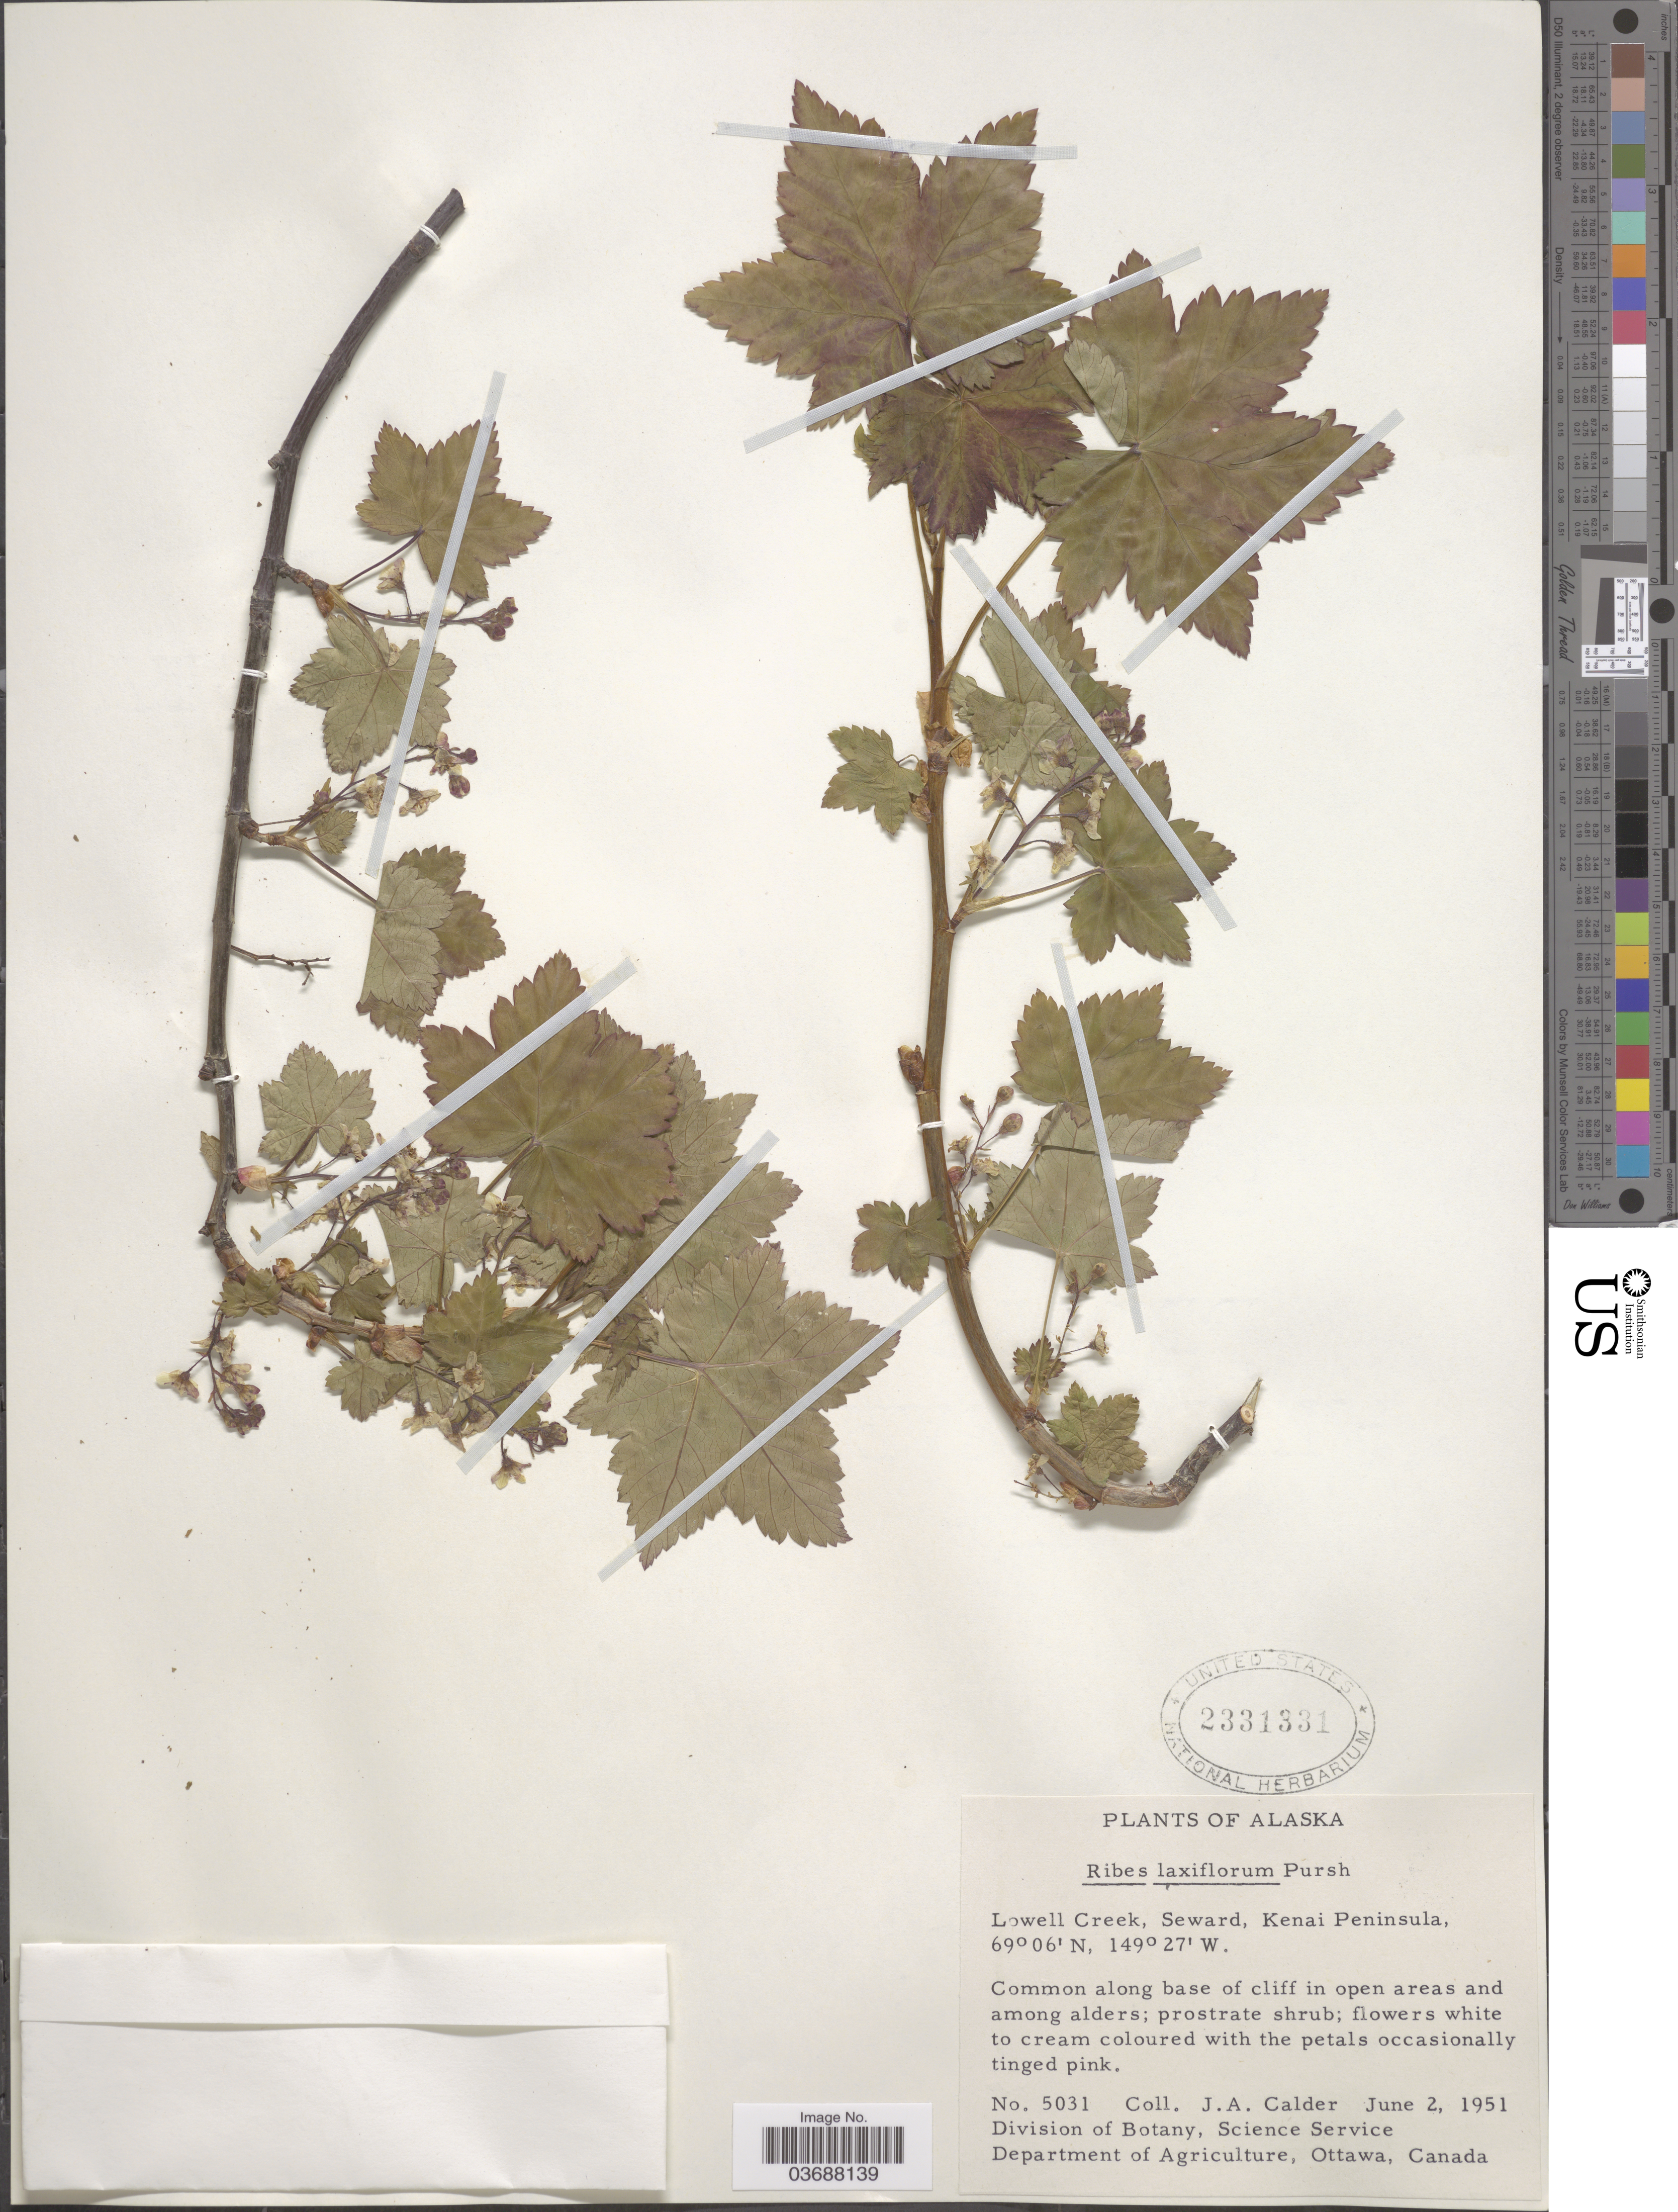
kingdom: Plantae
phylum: Tracheophyta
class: Magnoliopsida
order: Saxifragales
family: Grossulariaceae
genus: Ribes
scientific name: Ribes laxiflorum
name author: Pursh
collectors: J. A. Calder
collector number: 5031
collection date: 1951-06-02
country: United States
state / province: Alaska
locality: Lowell Creek, Seward, Kenai Peninsula.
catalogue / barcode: US 2331331